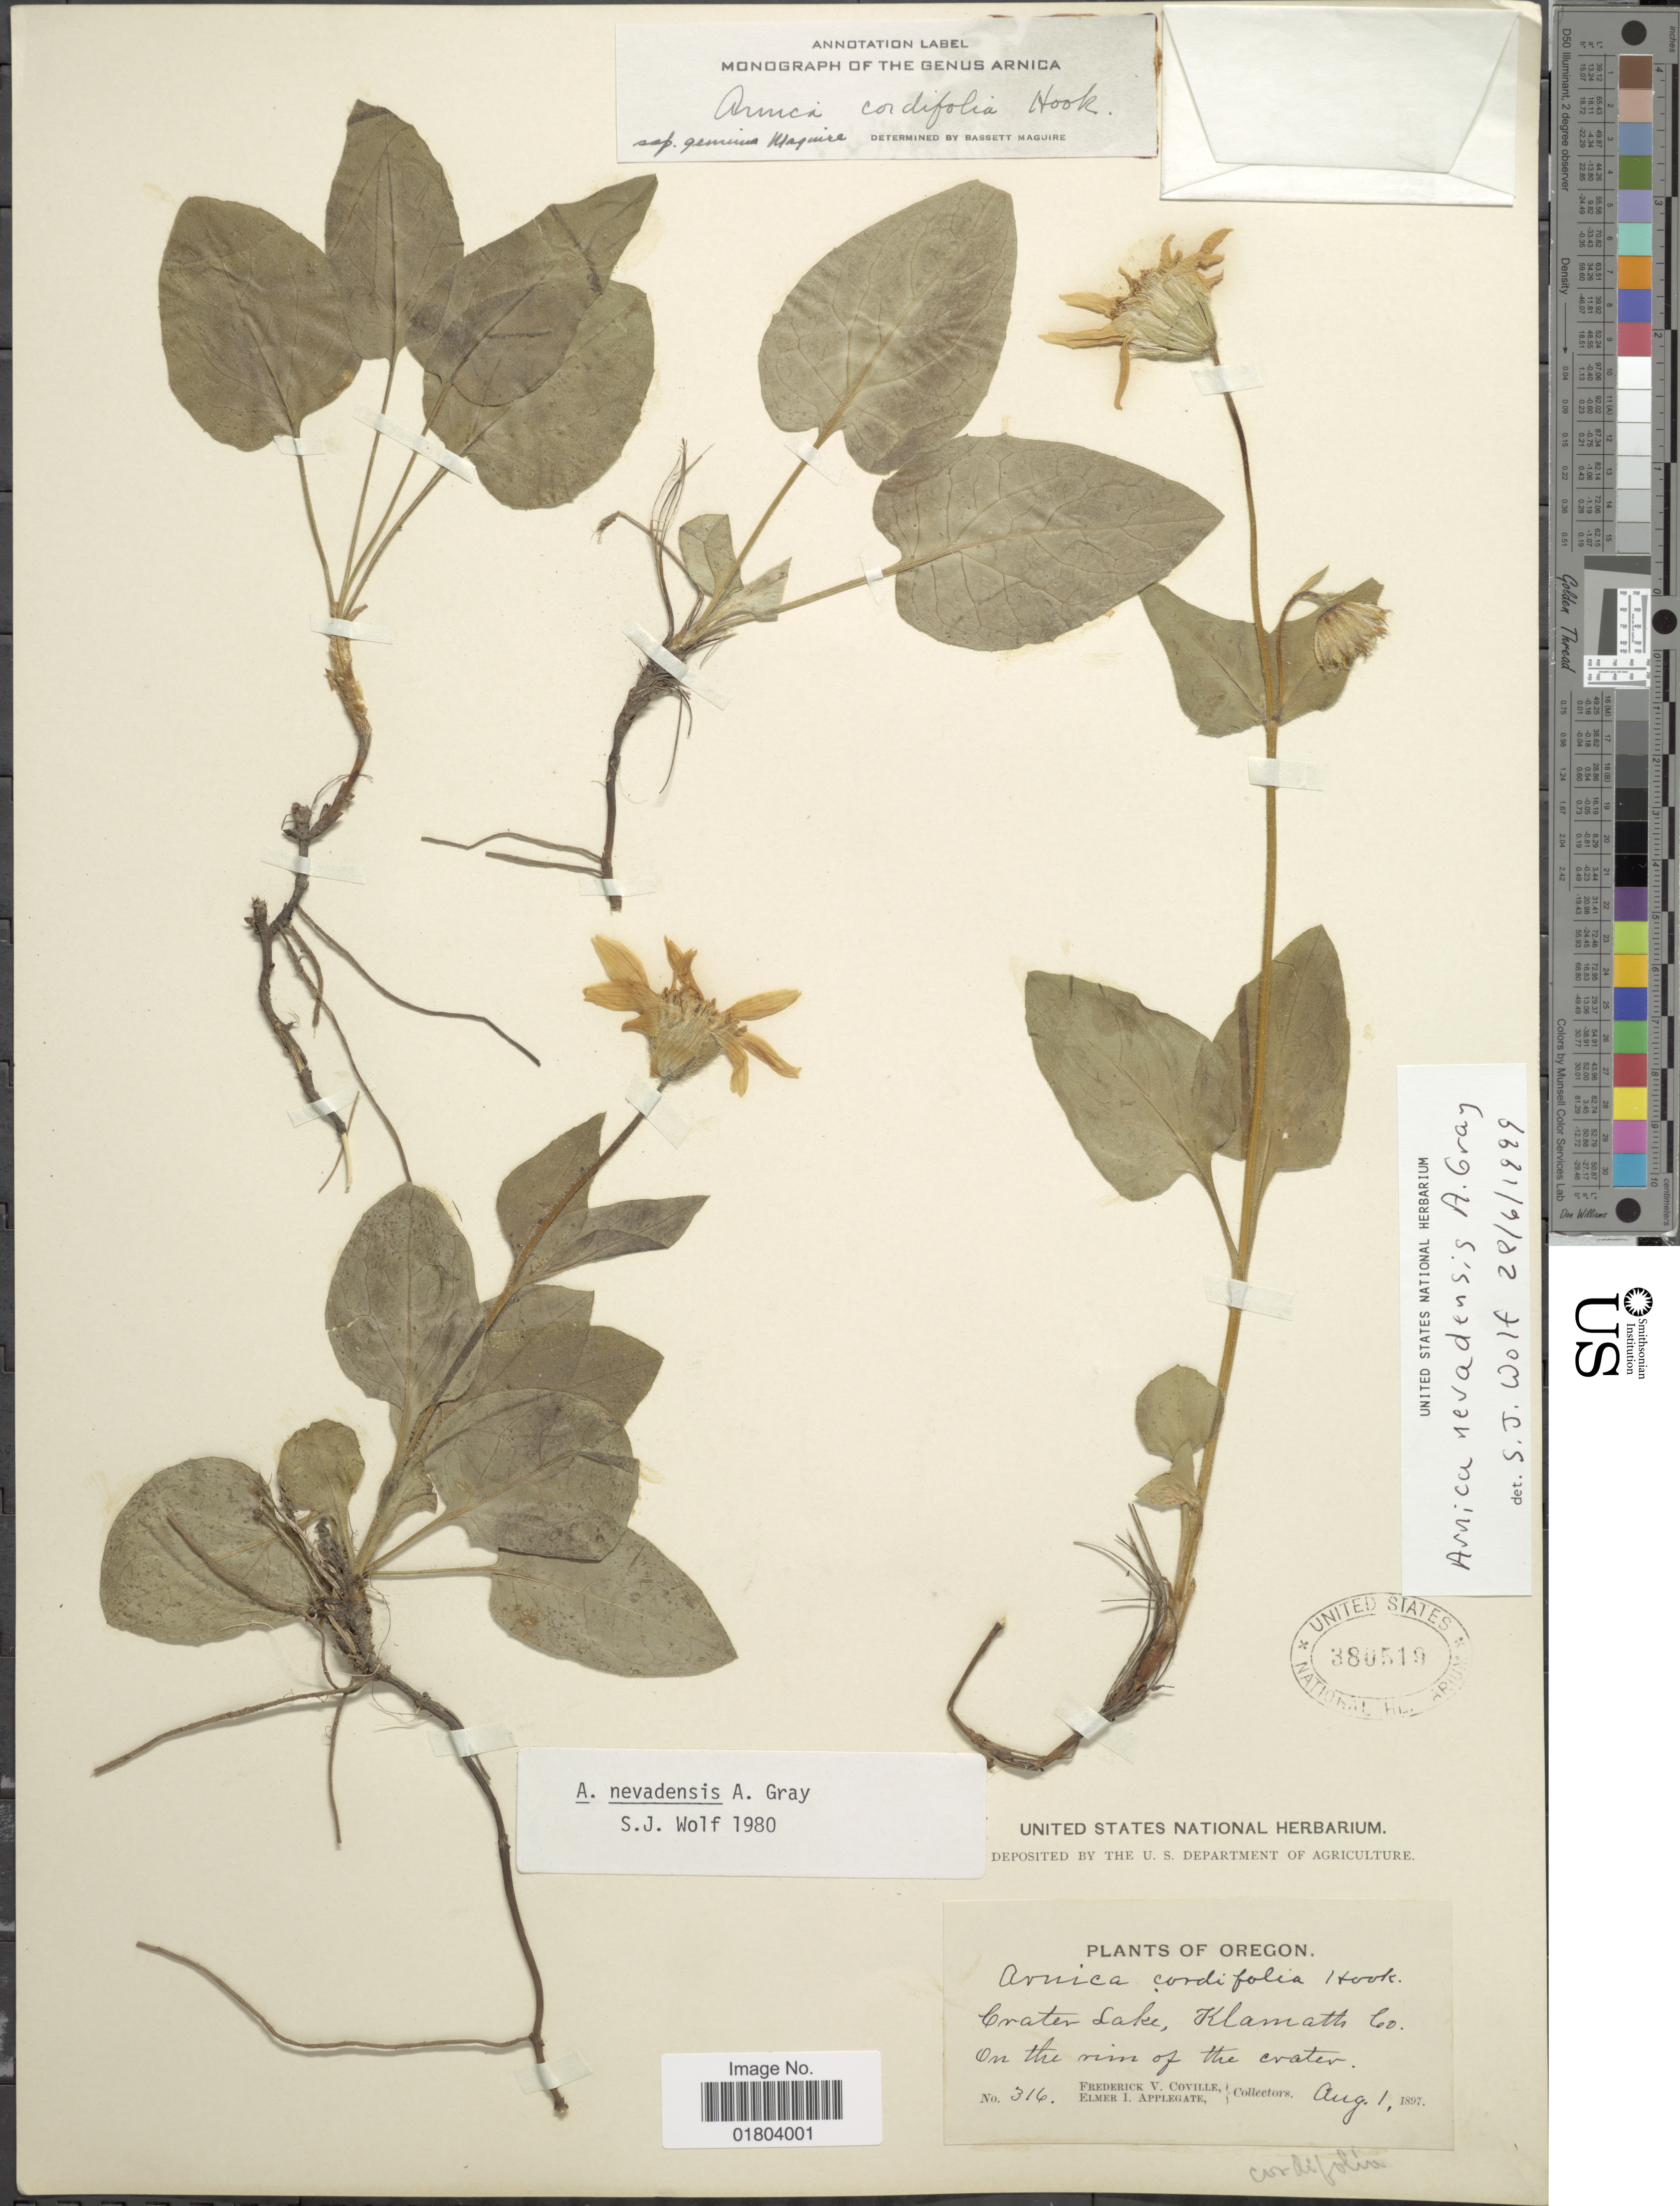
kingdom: Plantae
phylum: Tracheophyta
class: Magnoliopsida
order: Asterales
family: Asteraceae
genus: Arnica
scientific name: Arnica nevadensis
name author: A. Gray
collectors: F. V. Coville & E. I. Applegate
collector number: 316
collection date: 1897-08-01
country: United States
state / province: Oregon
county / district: Klamath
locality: Crater Lake, Klamath Co. On the rim of the crater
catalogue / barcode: US 380519